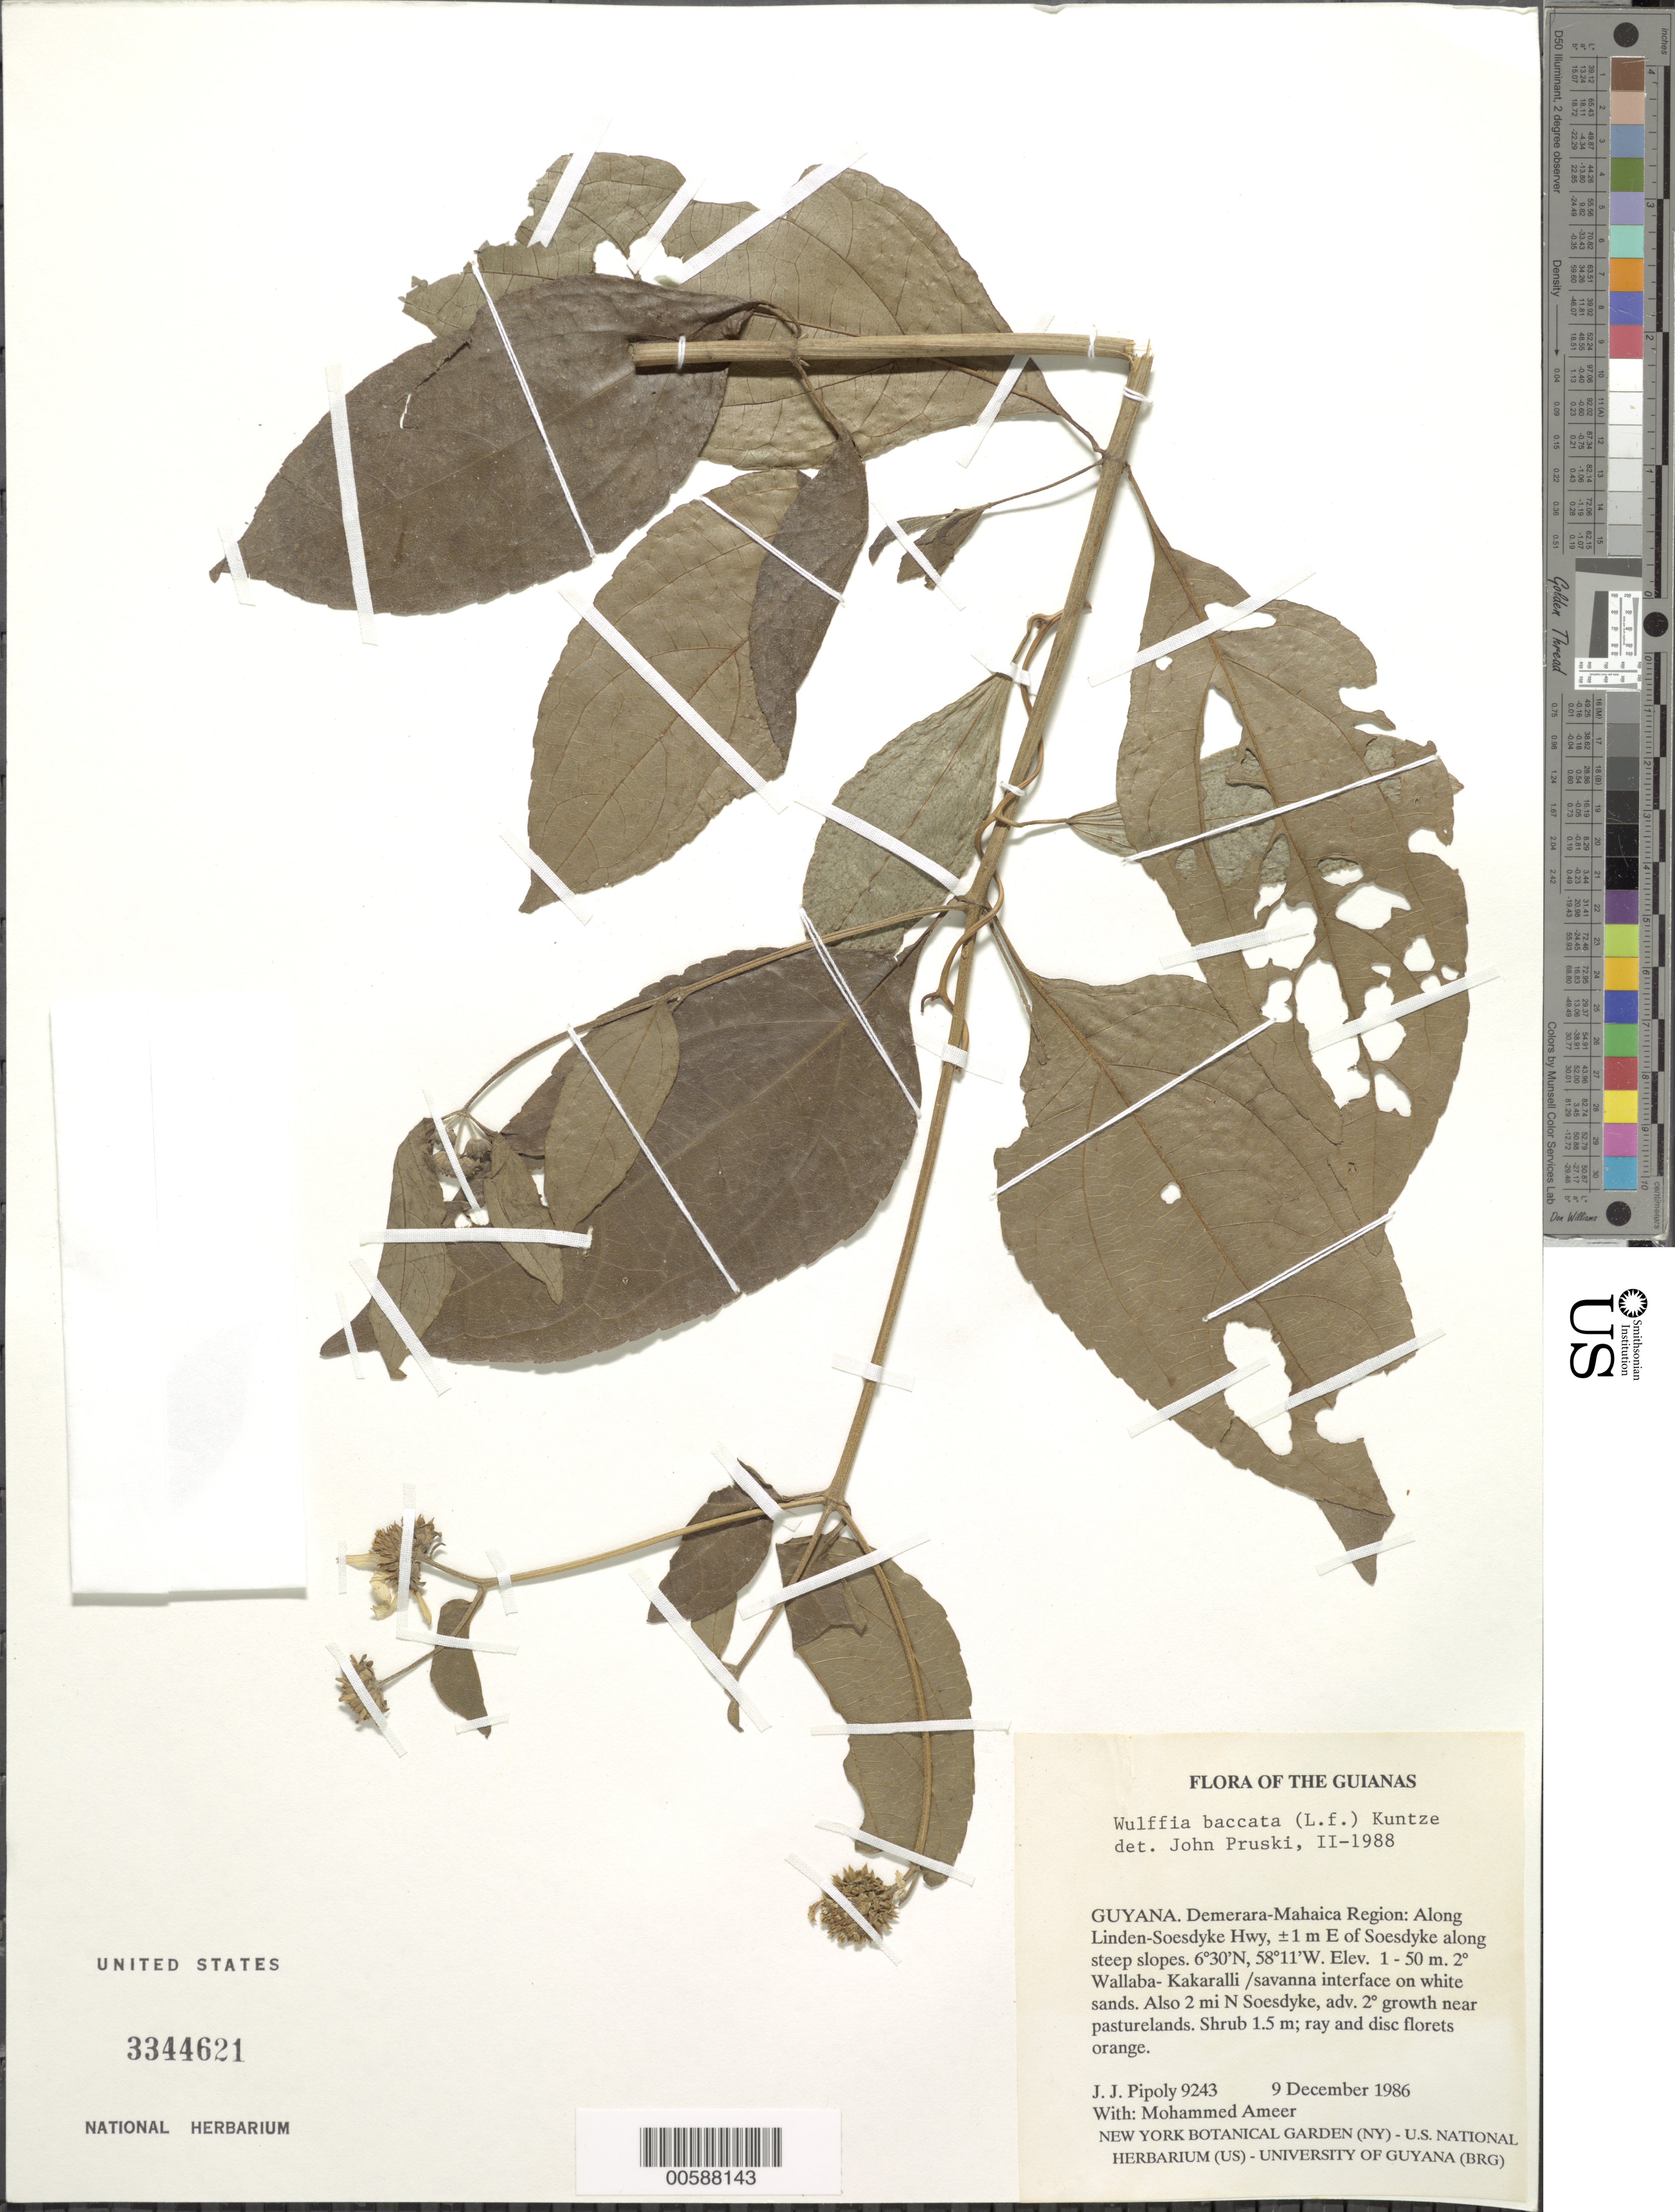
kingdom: Plantae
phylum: Tracheophyta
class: Magnoliopsida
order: Asterales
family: Asteraceae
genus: Wulffia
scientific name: Wulffia baccata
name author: (L. f.) Kuntze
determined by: Pruski, J. F.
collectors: J. J. Pipoly & M. Ameer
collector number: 9243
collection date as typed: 9 December 1986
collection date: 1986-12-09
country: Guyana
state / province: Demerara-Mahaica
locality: Along Linden-Soesdyke Hwy, ±1 m E of Soesdyke along steep slopes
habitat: Secondary Wallaba-Kakaralli - savanna interface on white sands. Also 2 mi N Soesdyke, adv. secondary growth near pasturelands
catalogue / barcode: US 3344621